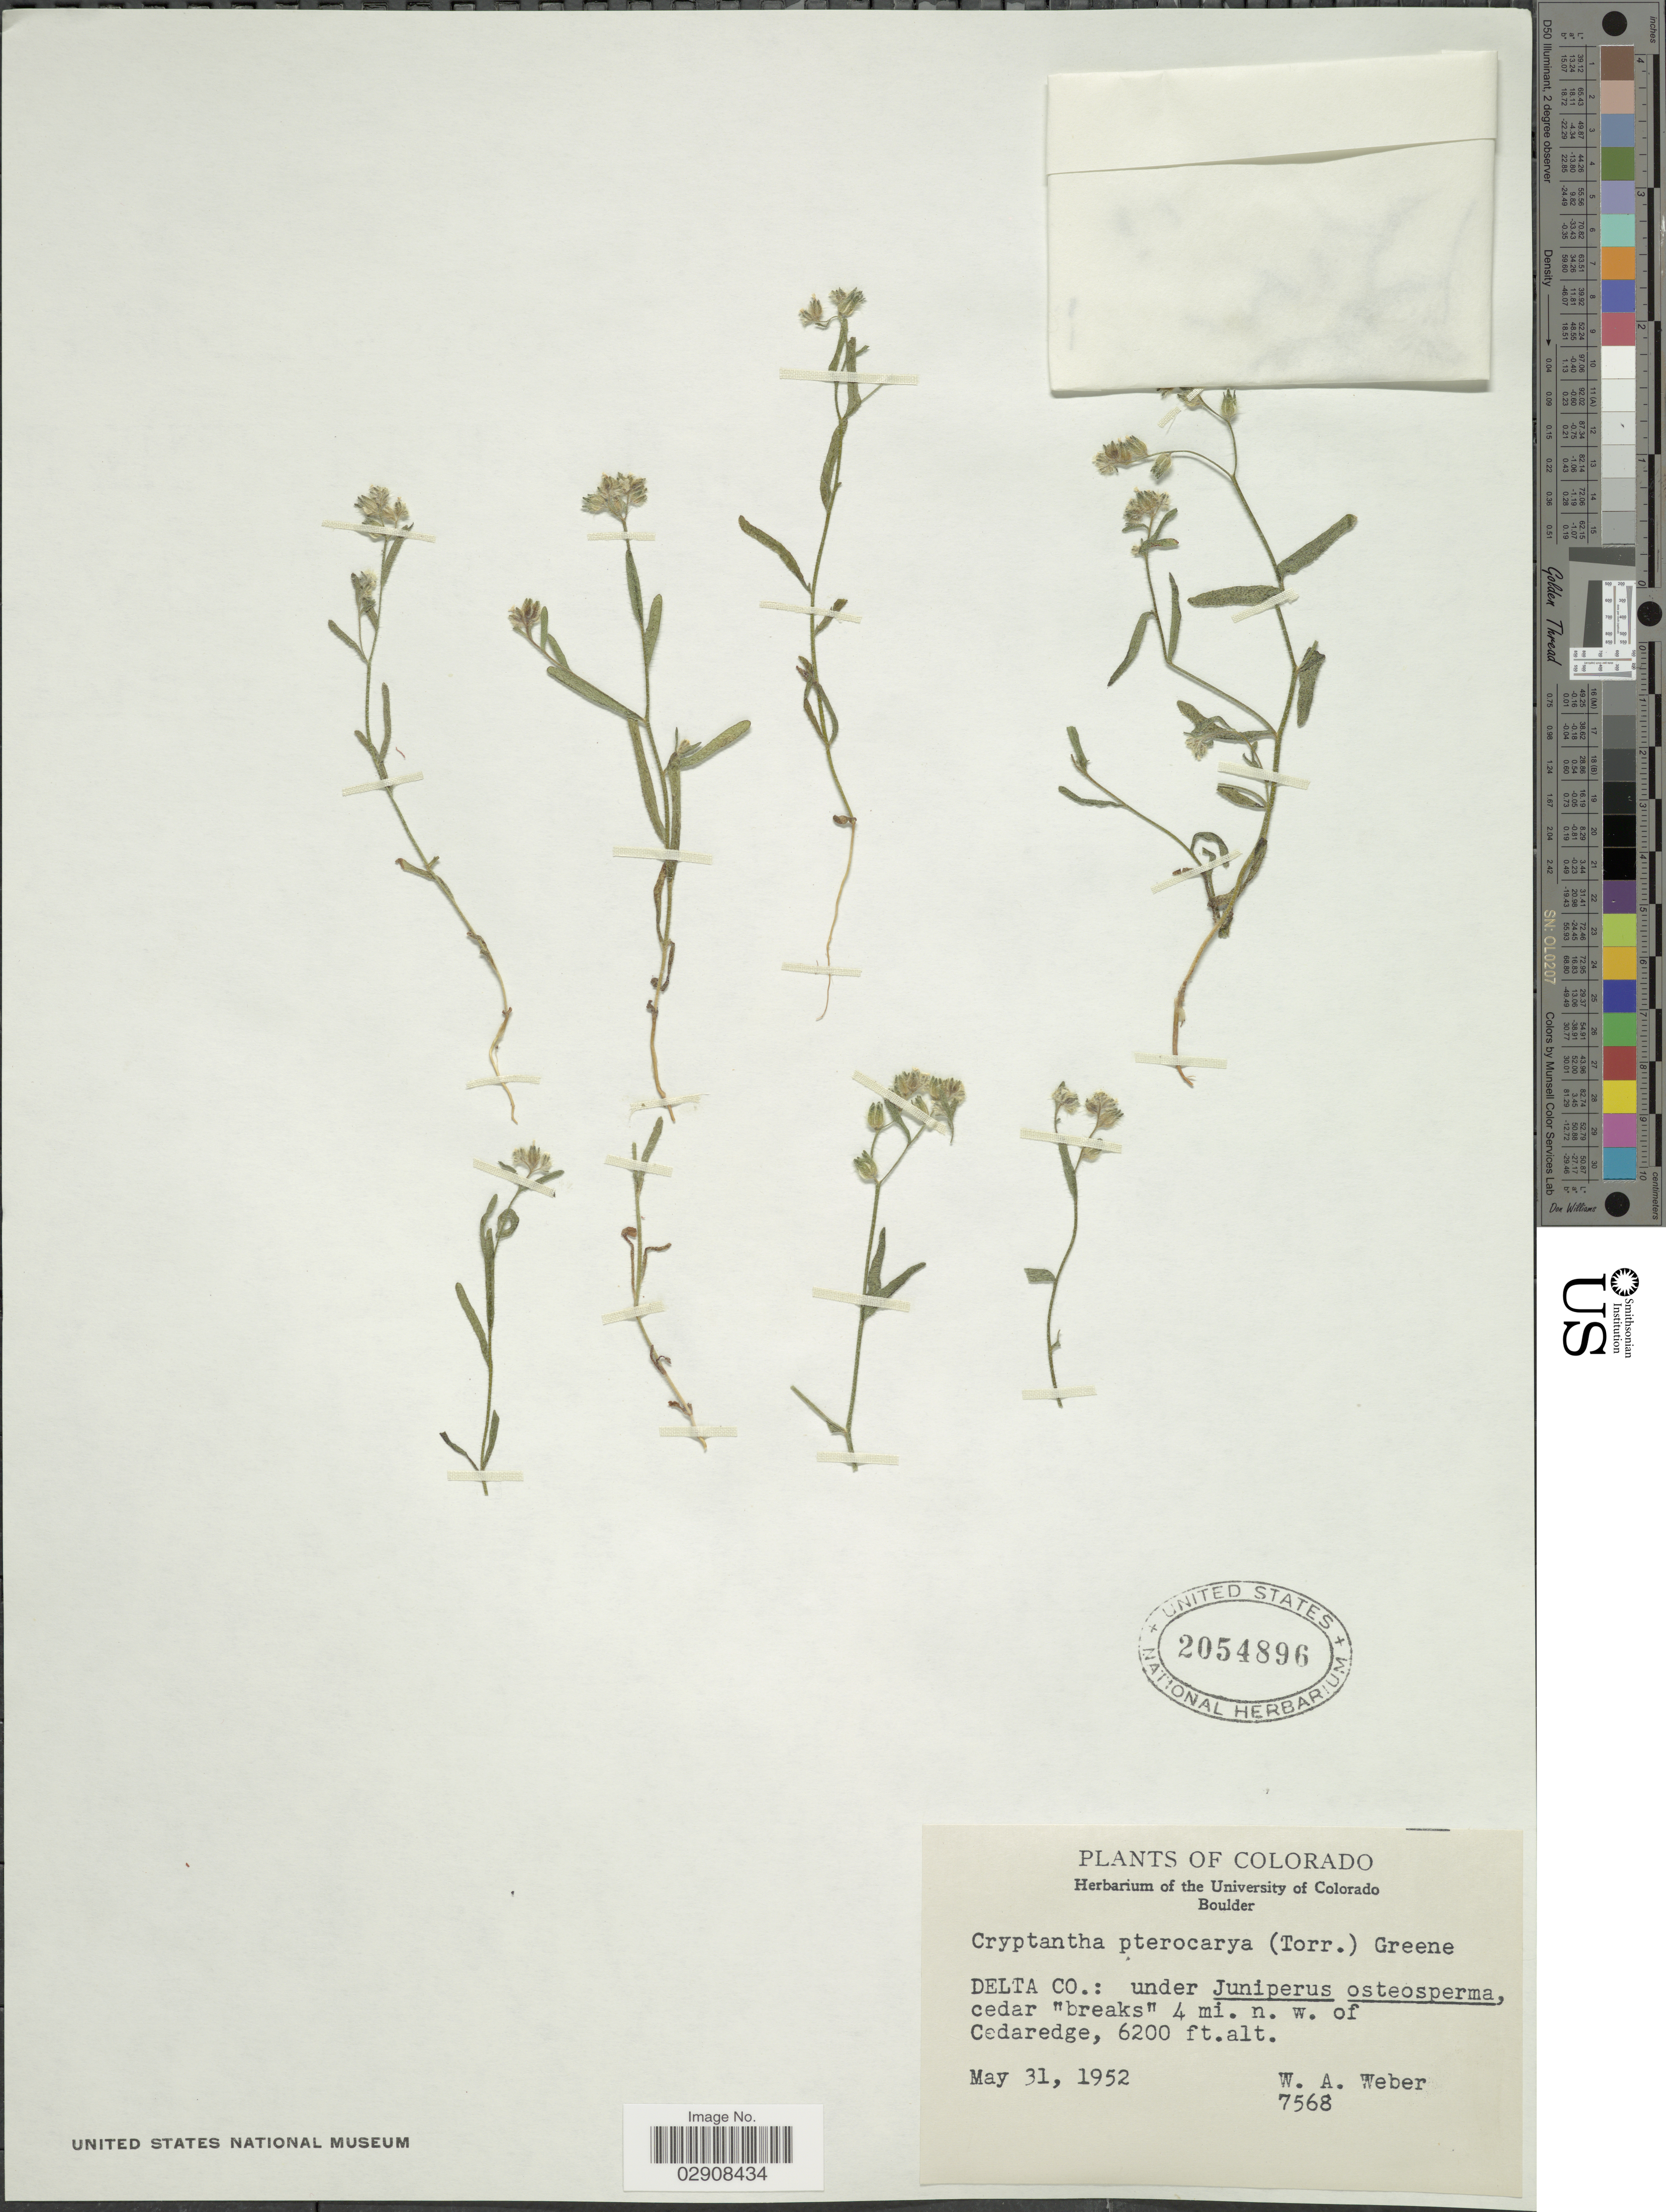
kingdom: Plantae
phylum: Tracheophyta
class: Magnoliopsida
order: Boraginales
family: Boraginaceae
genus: Cryptantha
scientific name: Cryptantha pterocarya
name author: (Torr.) Greene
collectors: W. A. Weber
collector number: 7568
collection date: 1952-05-31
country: United States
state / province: Colorado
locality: Delta Co.: 4 mi. n. w. of Cedaredge.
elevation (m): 1890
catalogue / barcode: US 2054896